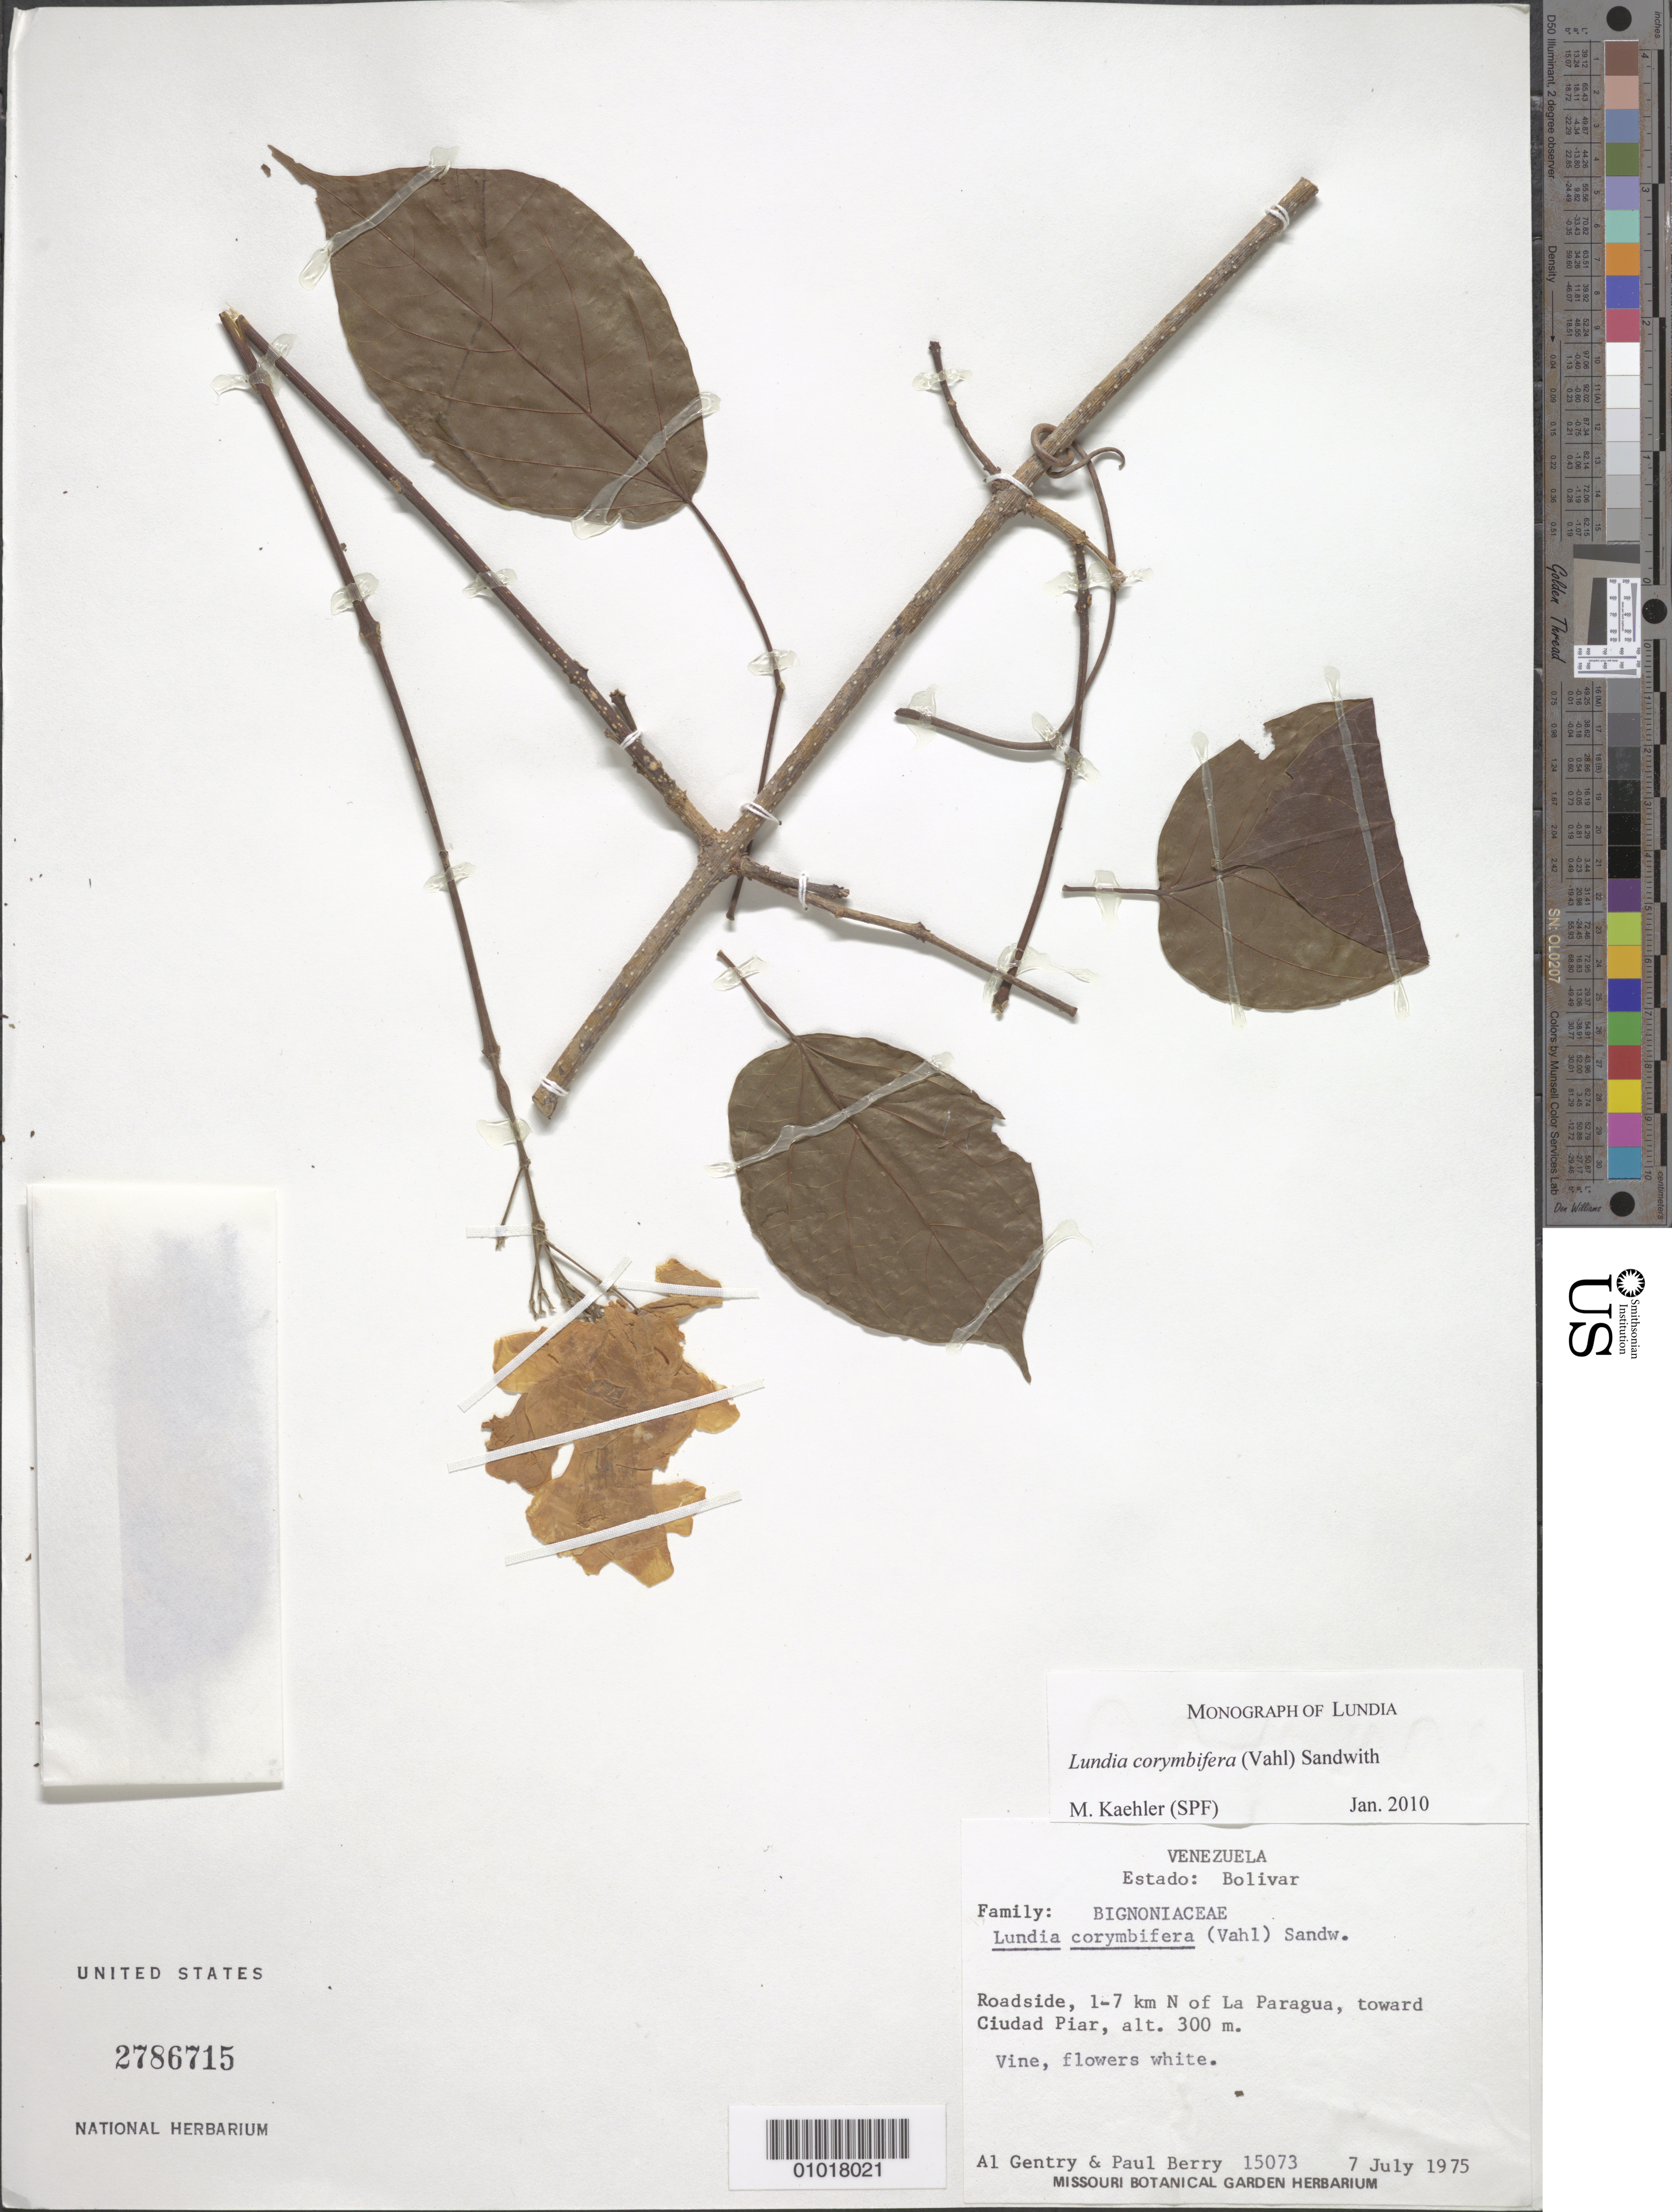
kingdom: Plantae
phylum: Tracheophyta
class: Magnoliopsida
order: Lamiales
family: Bignoniaceae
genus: Lundia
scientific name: Lundia corymbifera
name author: (Vahl) Sandwith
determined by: Kaehler, M.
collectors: A. H. Gentry & P. Berry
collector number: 15073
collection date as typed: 7-Jul-75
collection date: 1975-07-07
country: Venezuela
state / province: Bolívar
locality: La Paragua-Ciudad Piar Road, 1-7 km N of La Paragua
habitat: Roadside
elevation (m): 300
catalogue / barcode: US 2786715